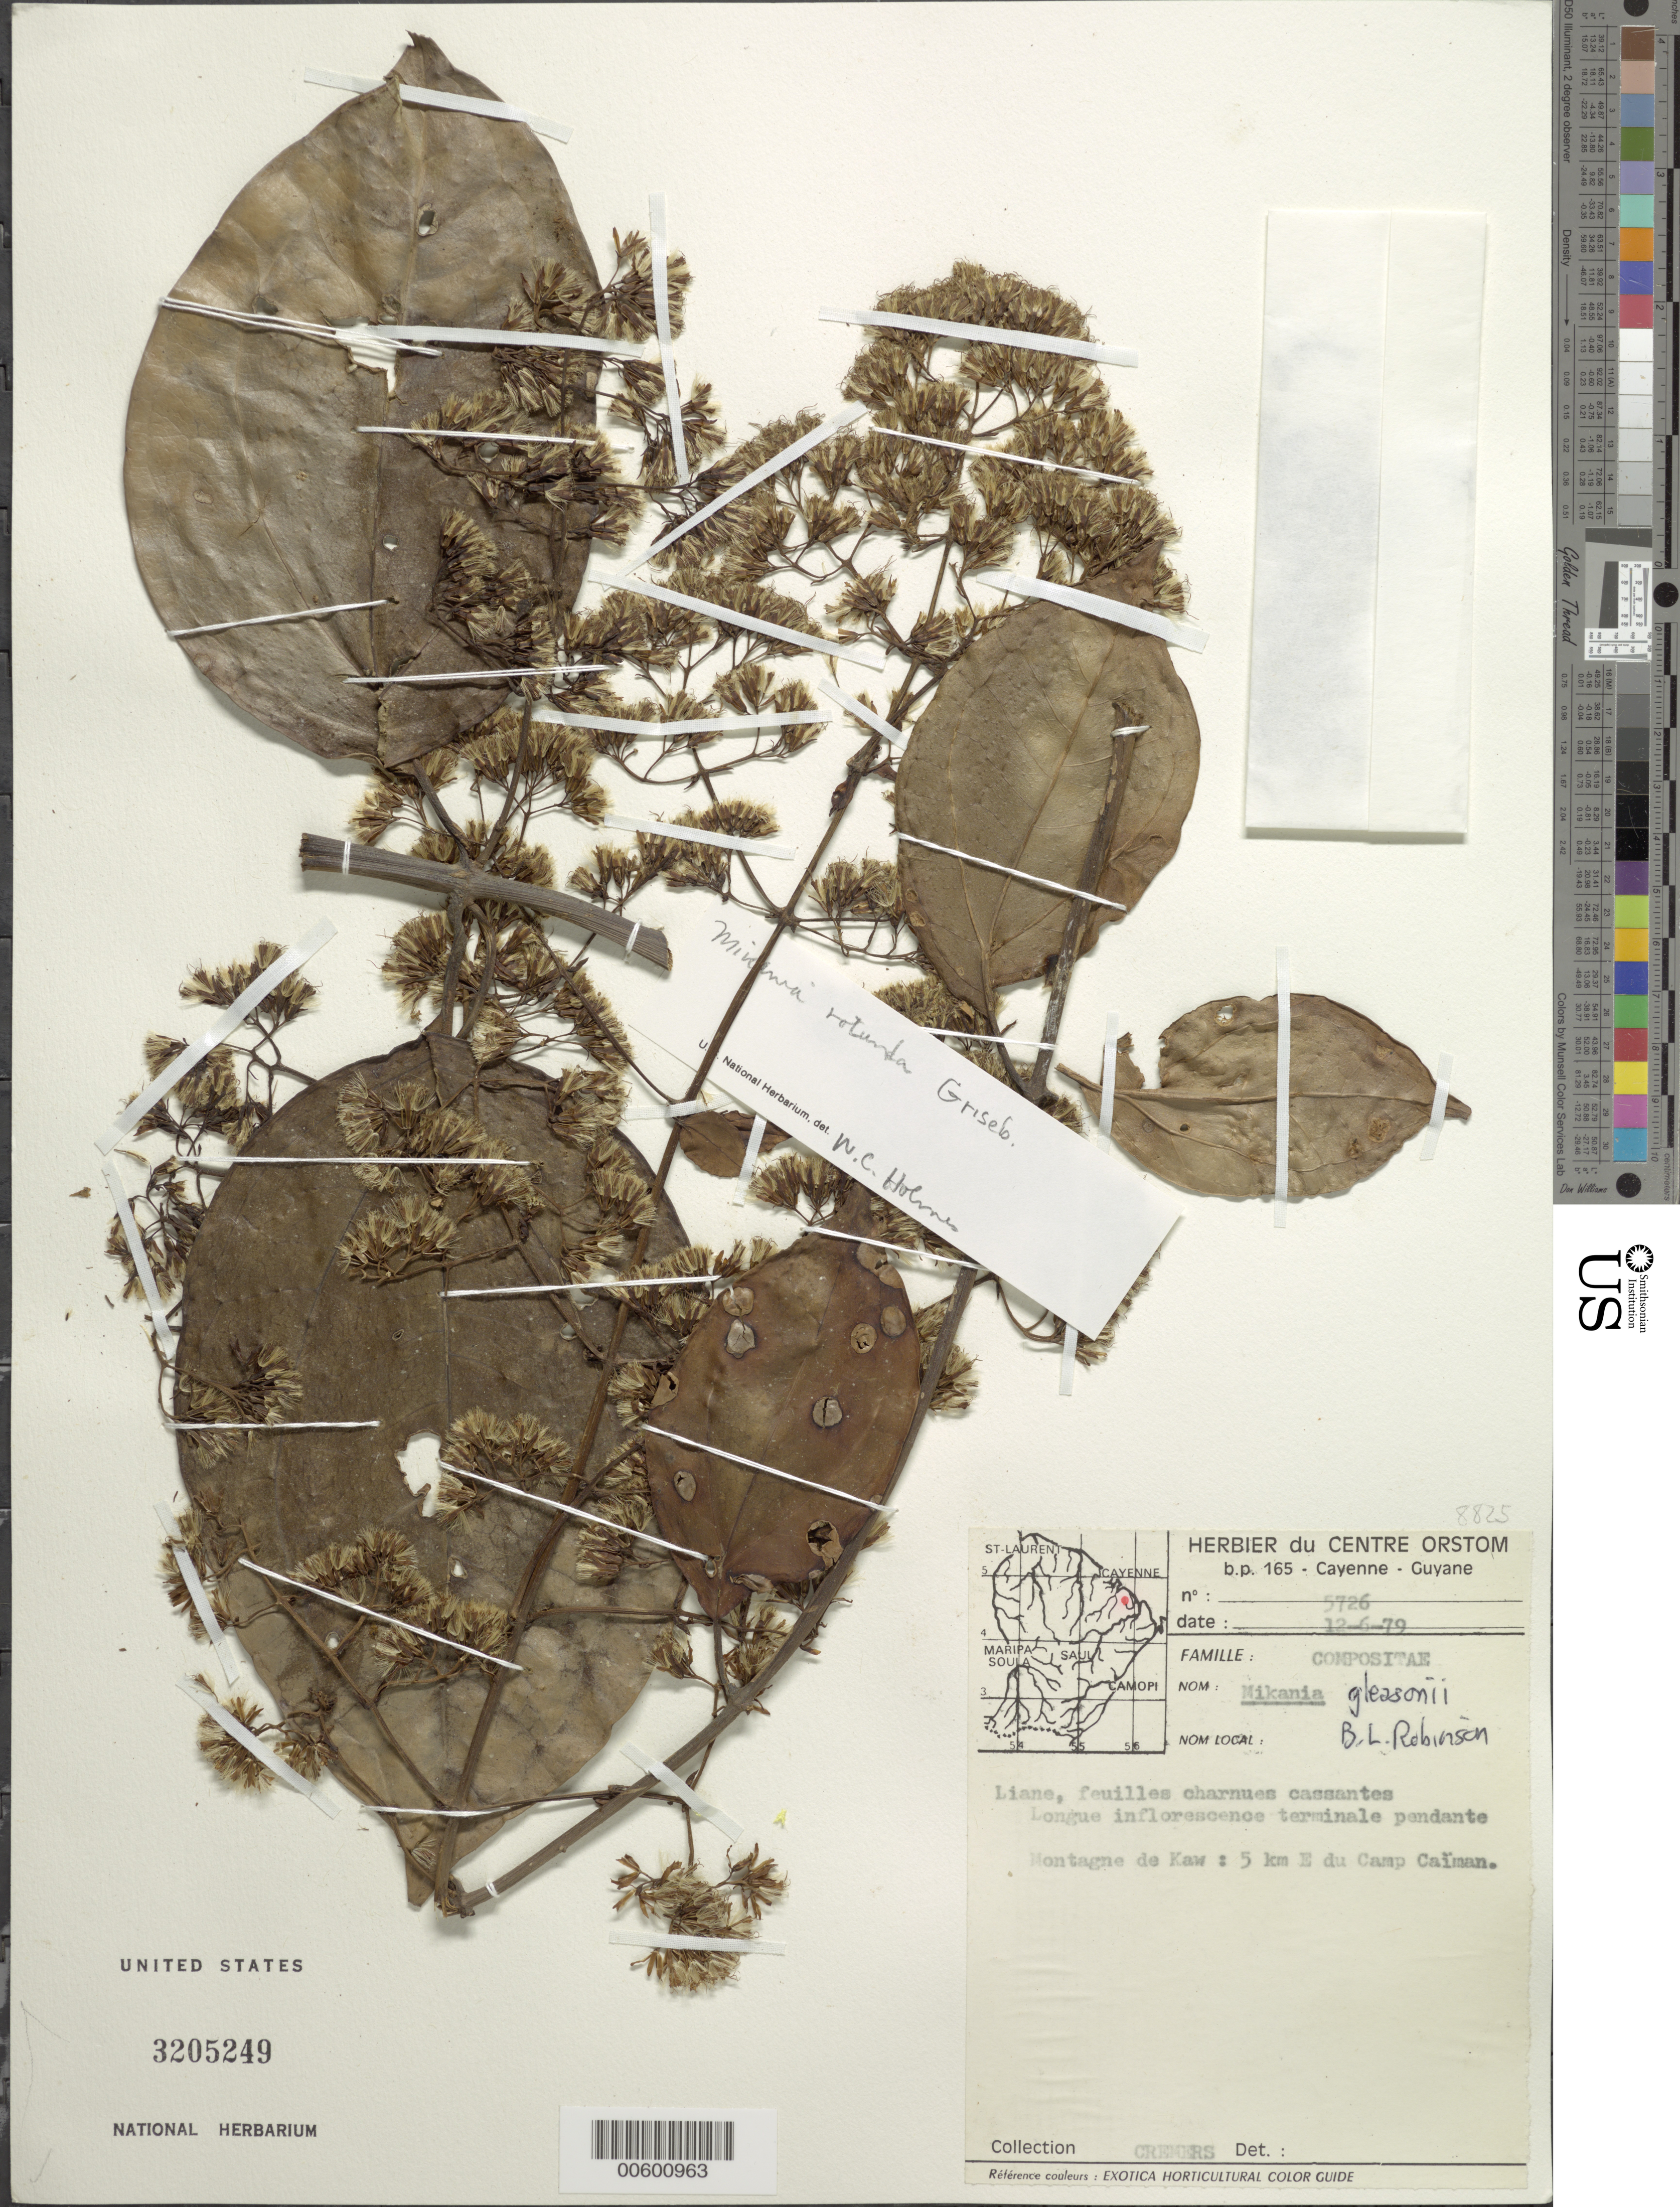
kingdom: Plantae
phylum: Tracheophyta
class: Magnoliopsida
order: Asterales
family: Asteraceae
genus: Mikania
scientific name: Mikania gleasonii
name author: B.L. Rob.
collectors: G. Cremers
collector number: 5726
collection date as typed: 12-Jun-79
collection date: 1979-06-12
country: French Guiana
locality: Montagne de Kaw, 5 km E of Camp Caïman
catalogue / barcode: US 3205249